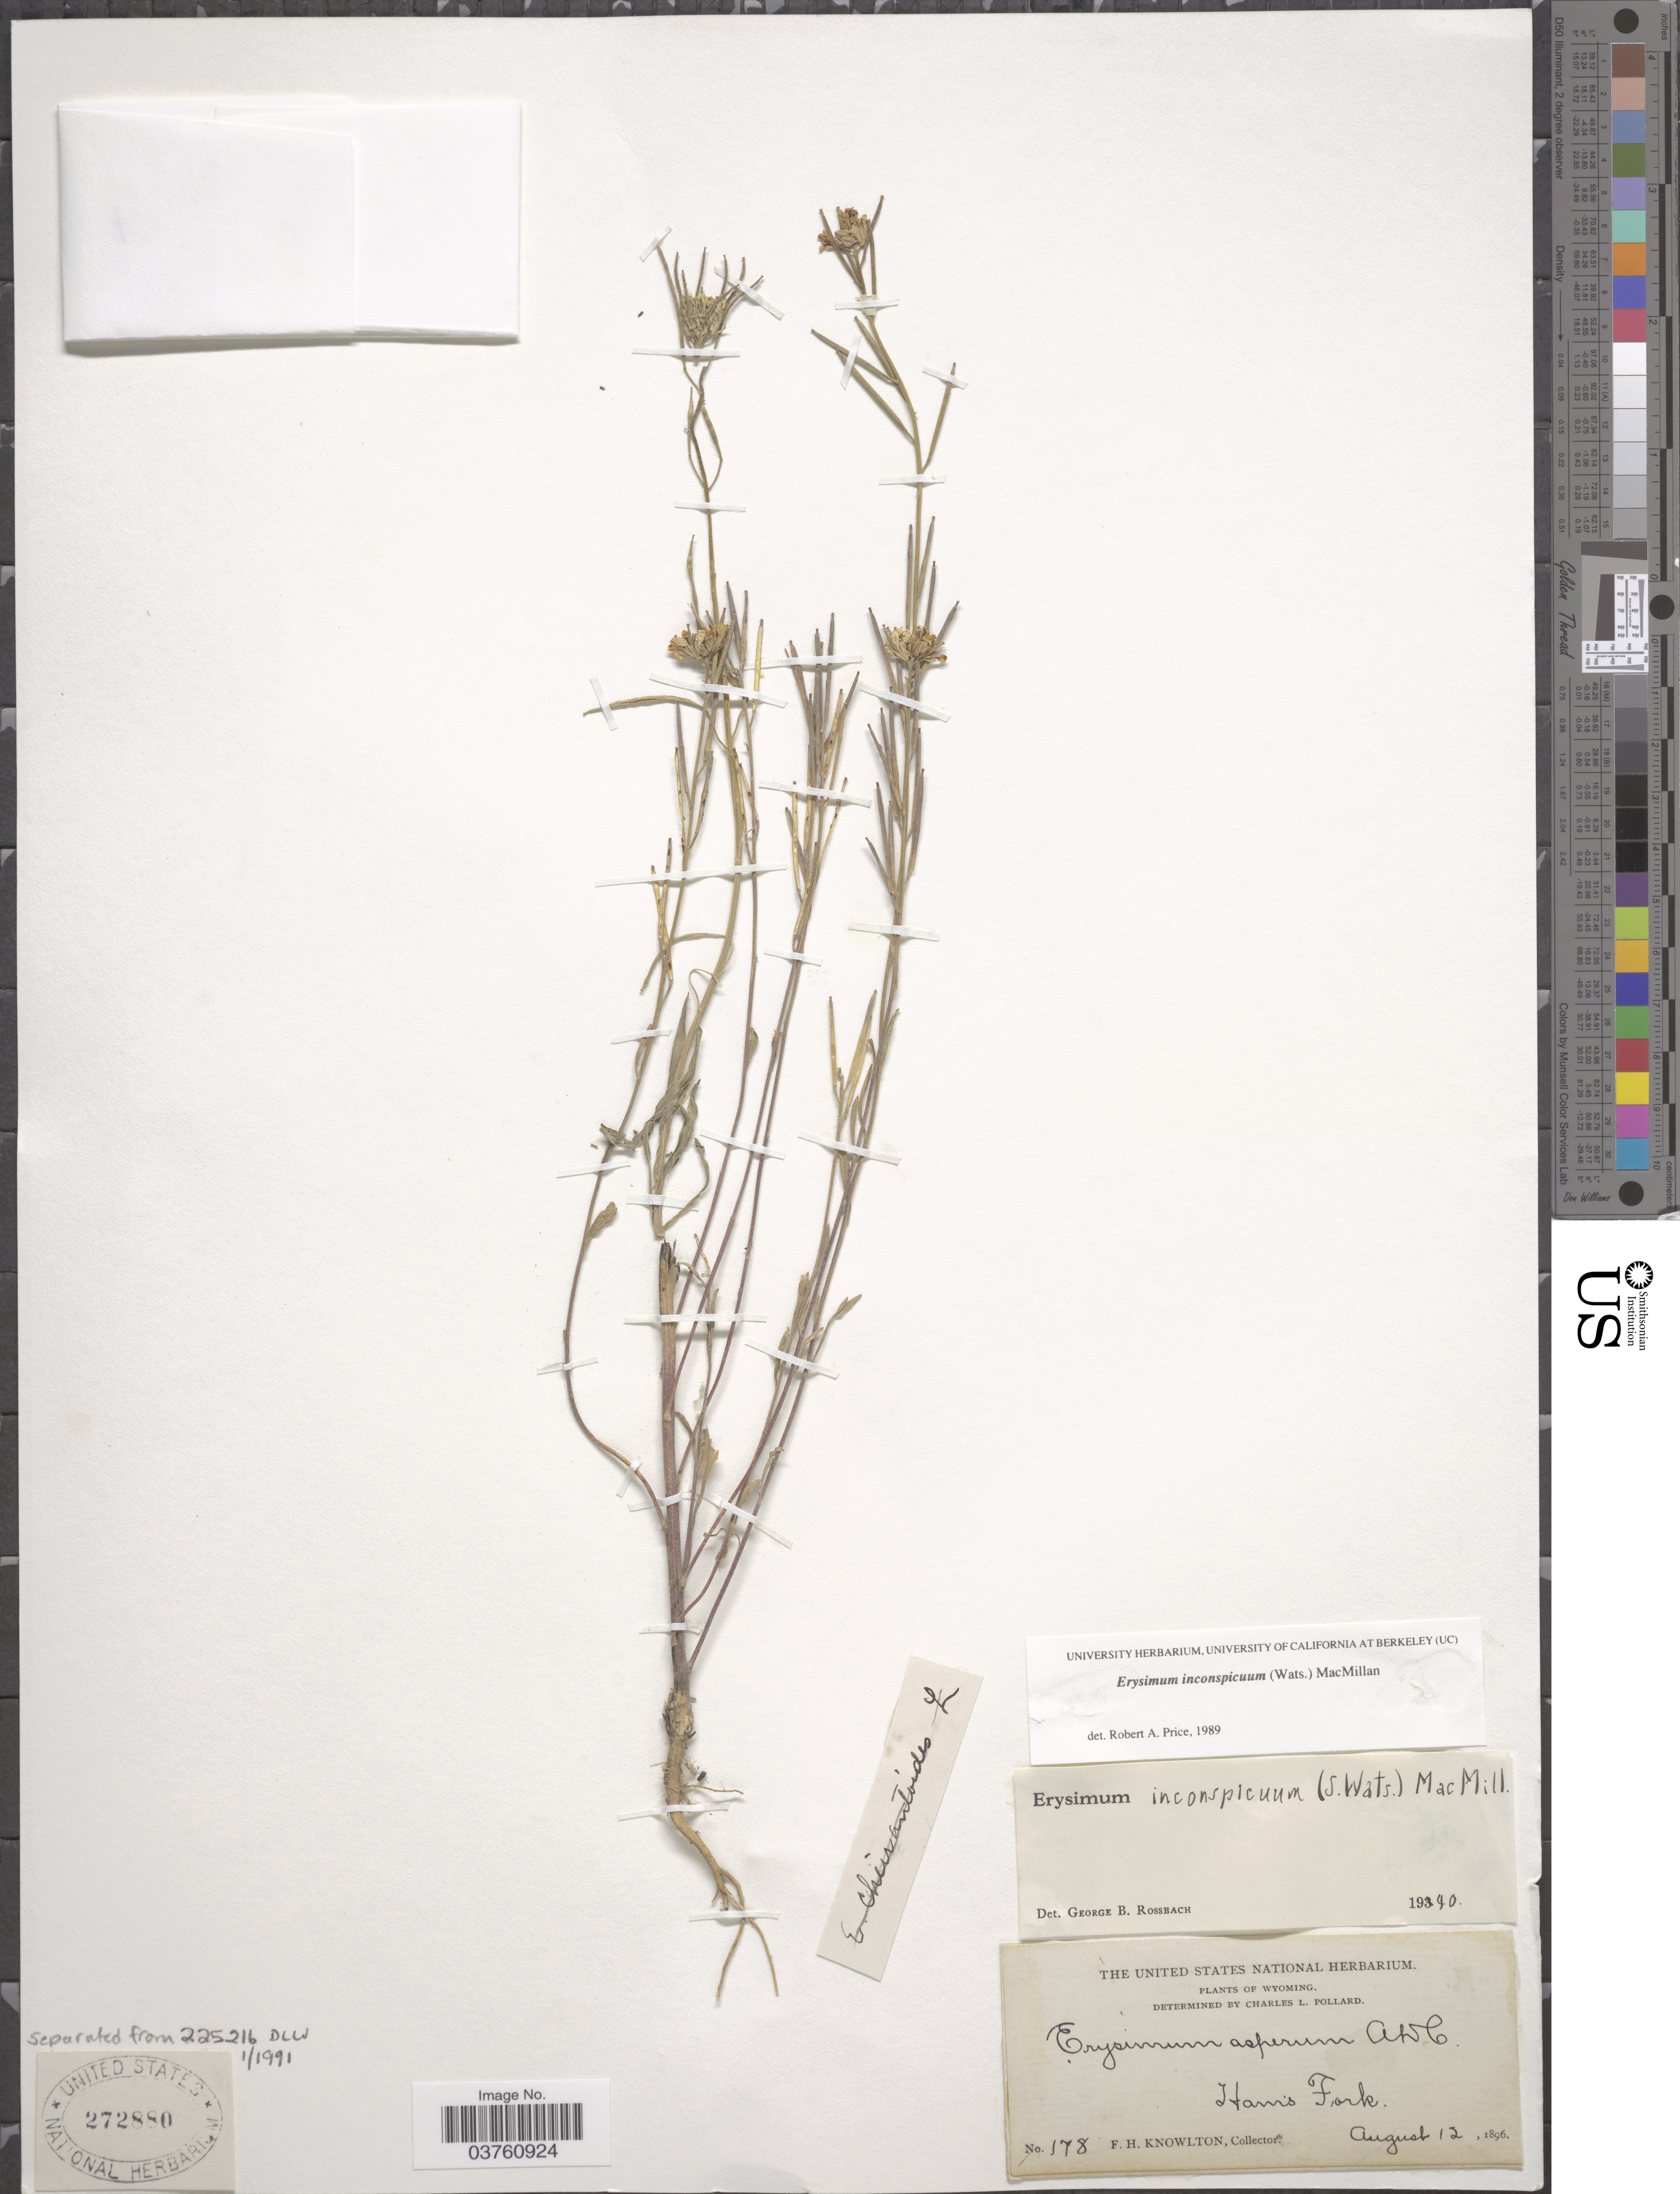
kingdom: Plantae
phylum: Tracheophyta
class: Magnoliopsida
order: Brassicales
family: Brassicaceae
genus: Erysimum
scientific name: Erysimum inconspicuum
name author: (S. Watson) MacMill.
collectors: F. H. Knowlton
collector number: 178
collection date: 1896-08-12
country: United States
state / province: Wyoming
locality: Harris Fork.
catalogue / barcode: US 272880